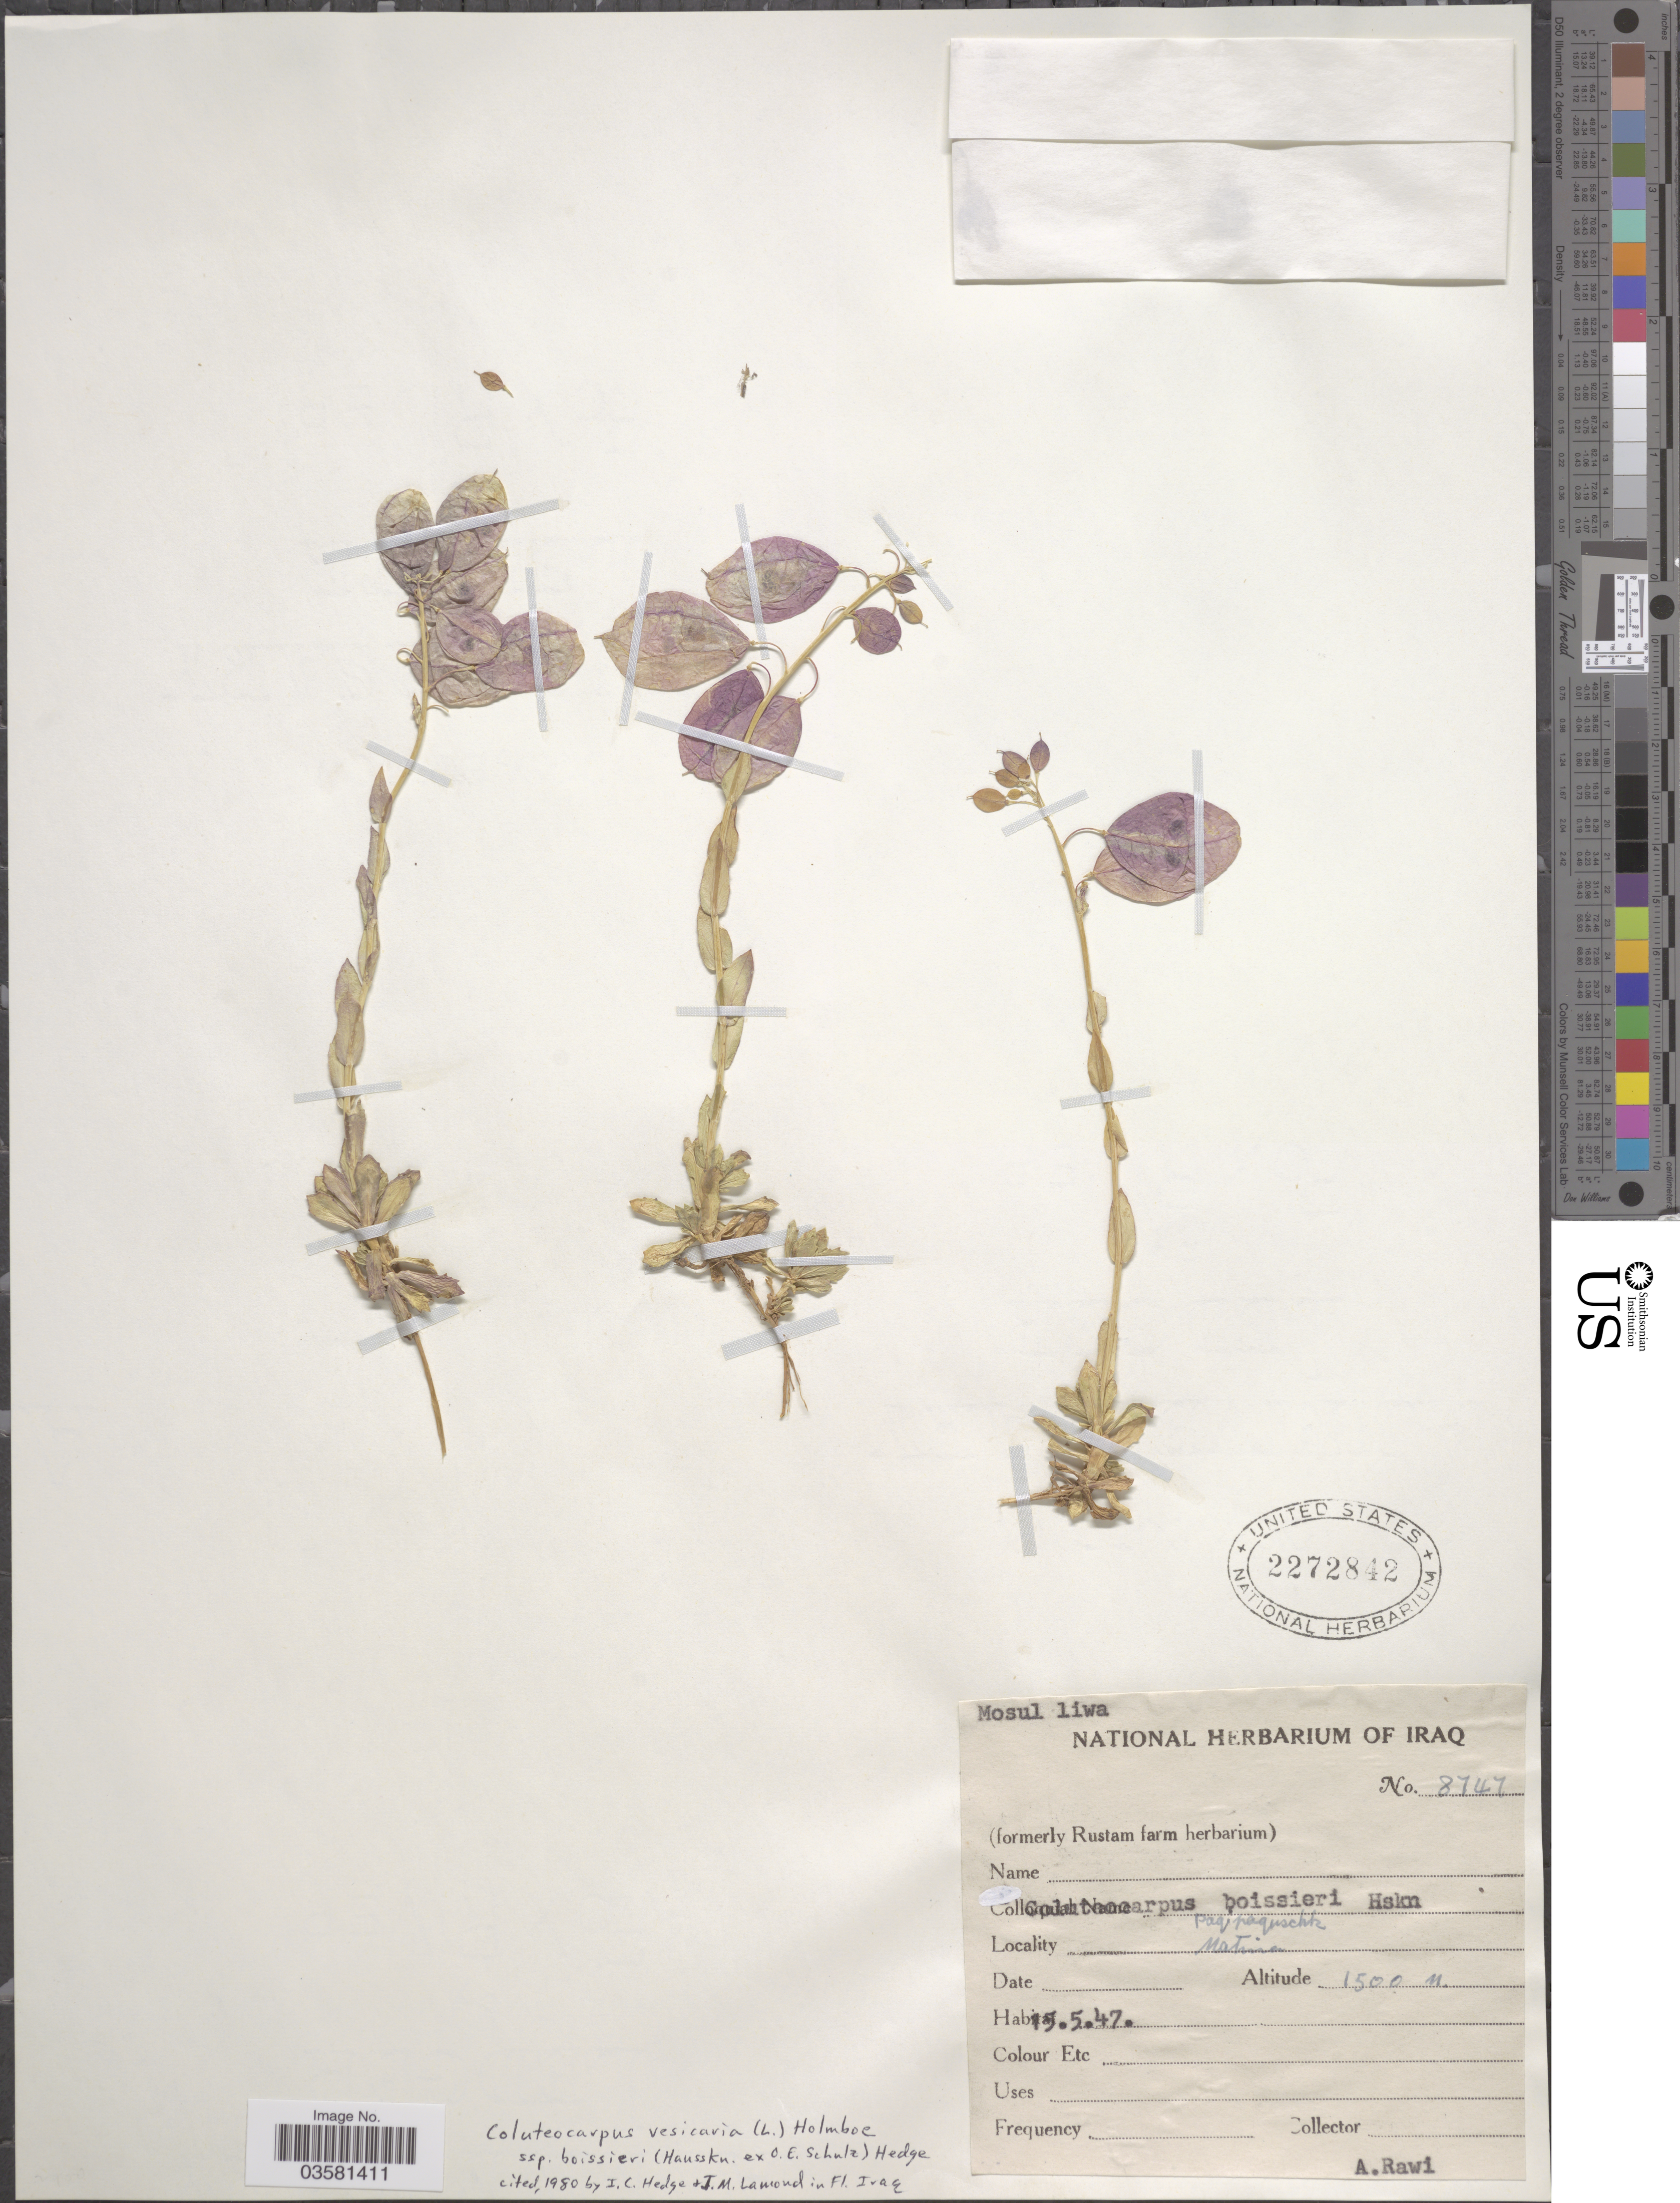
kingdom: Plantae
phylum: Tracheophyta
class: Magnoliopsida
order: Brassicales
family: Brassicaceae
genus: Coluteocarpus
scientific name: Coluteocarpus vesicaria subsp. boissieri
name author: (Hausskn. ex O.E. Schulz) Hedge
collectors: A. Rawi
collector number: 8747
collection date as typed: Transcribed d/m/y: 15/5/47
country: Iraq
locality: Mosul liwa. Paqipaqushk Matina [unsure placement]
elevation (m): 1500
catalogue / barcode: US 2272842